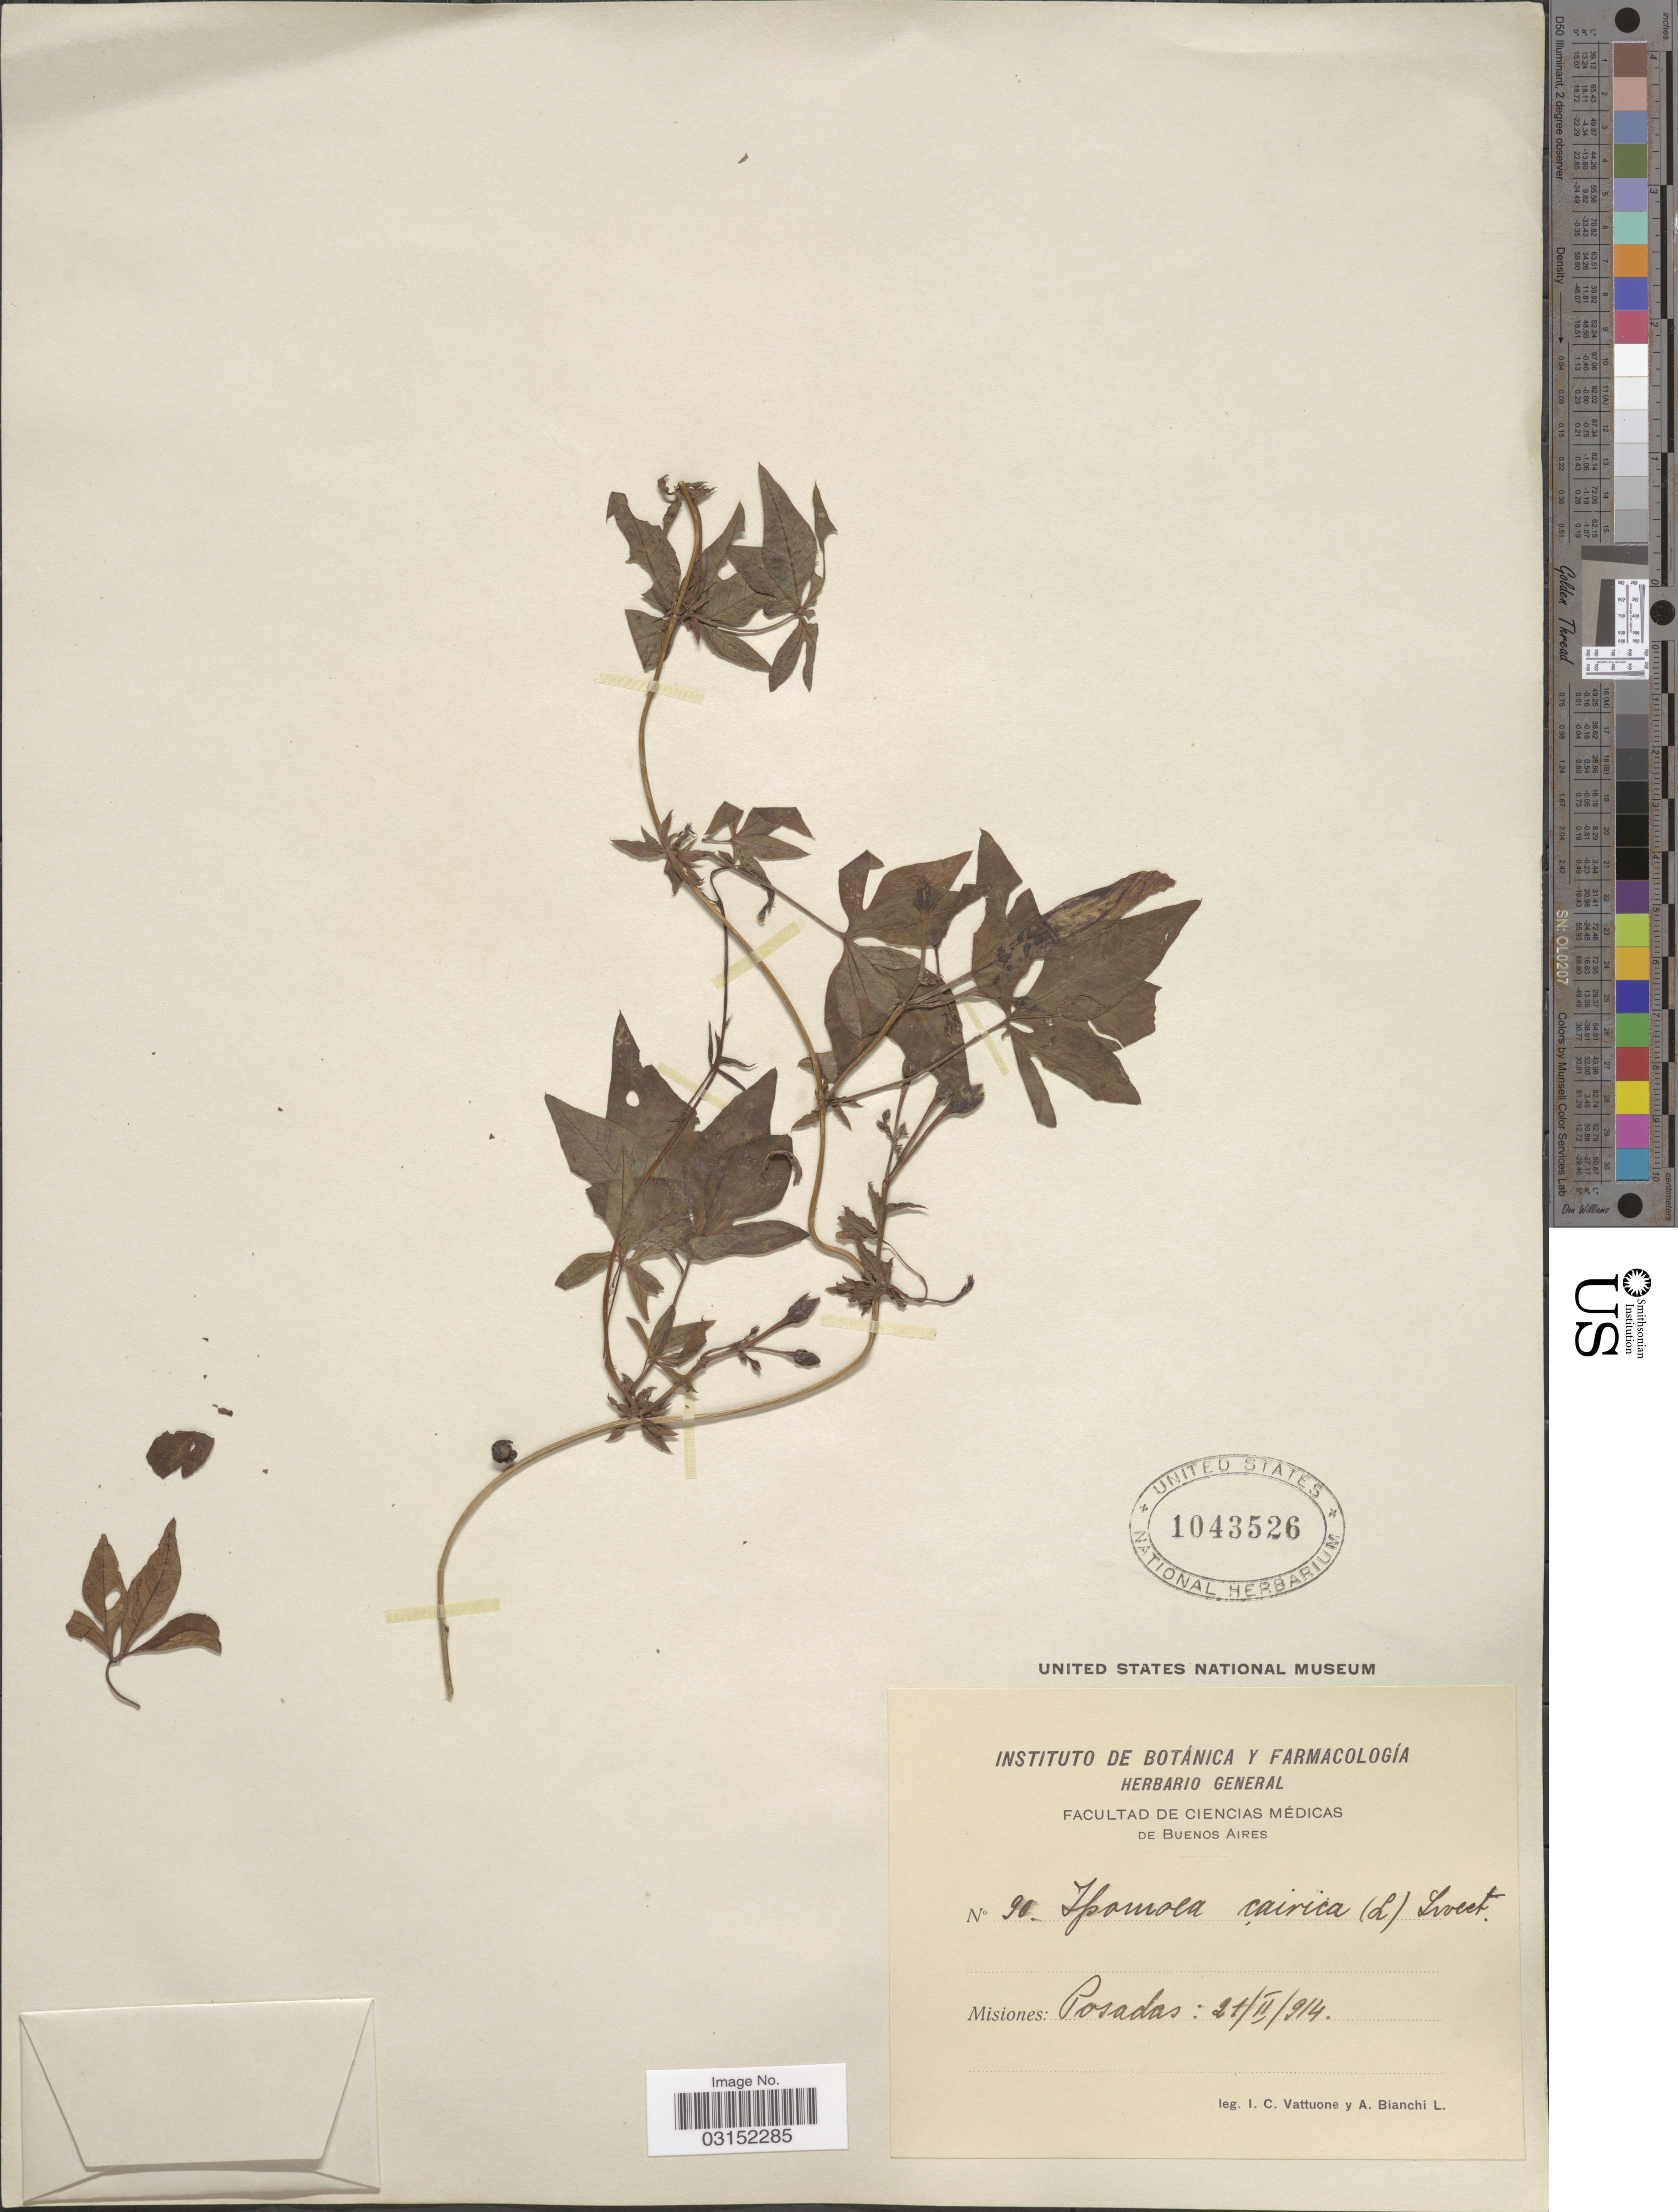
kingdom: Plantae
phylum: Tracheophyta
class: Magnoliopsida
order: Solanales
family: Convolvulaceae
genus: Ipomoea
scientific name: Ipomoea cairica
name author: (L.) Sweet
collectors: I. Vattuone & A. Bianchi L.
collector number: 90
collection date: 1914-02-21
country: Argentina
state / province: Misiones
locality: Misiones: Posadas.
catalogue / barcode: US 1043526